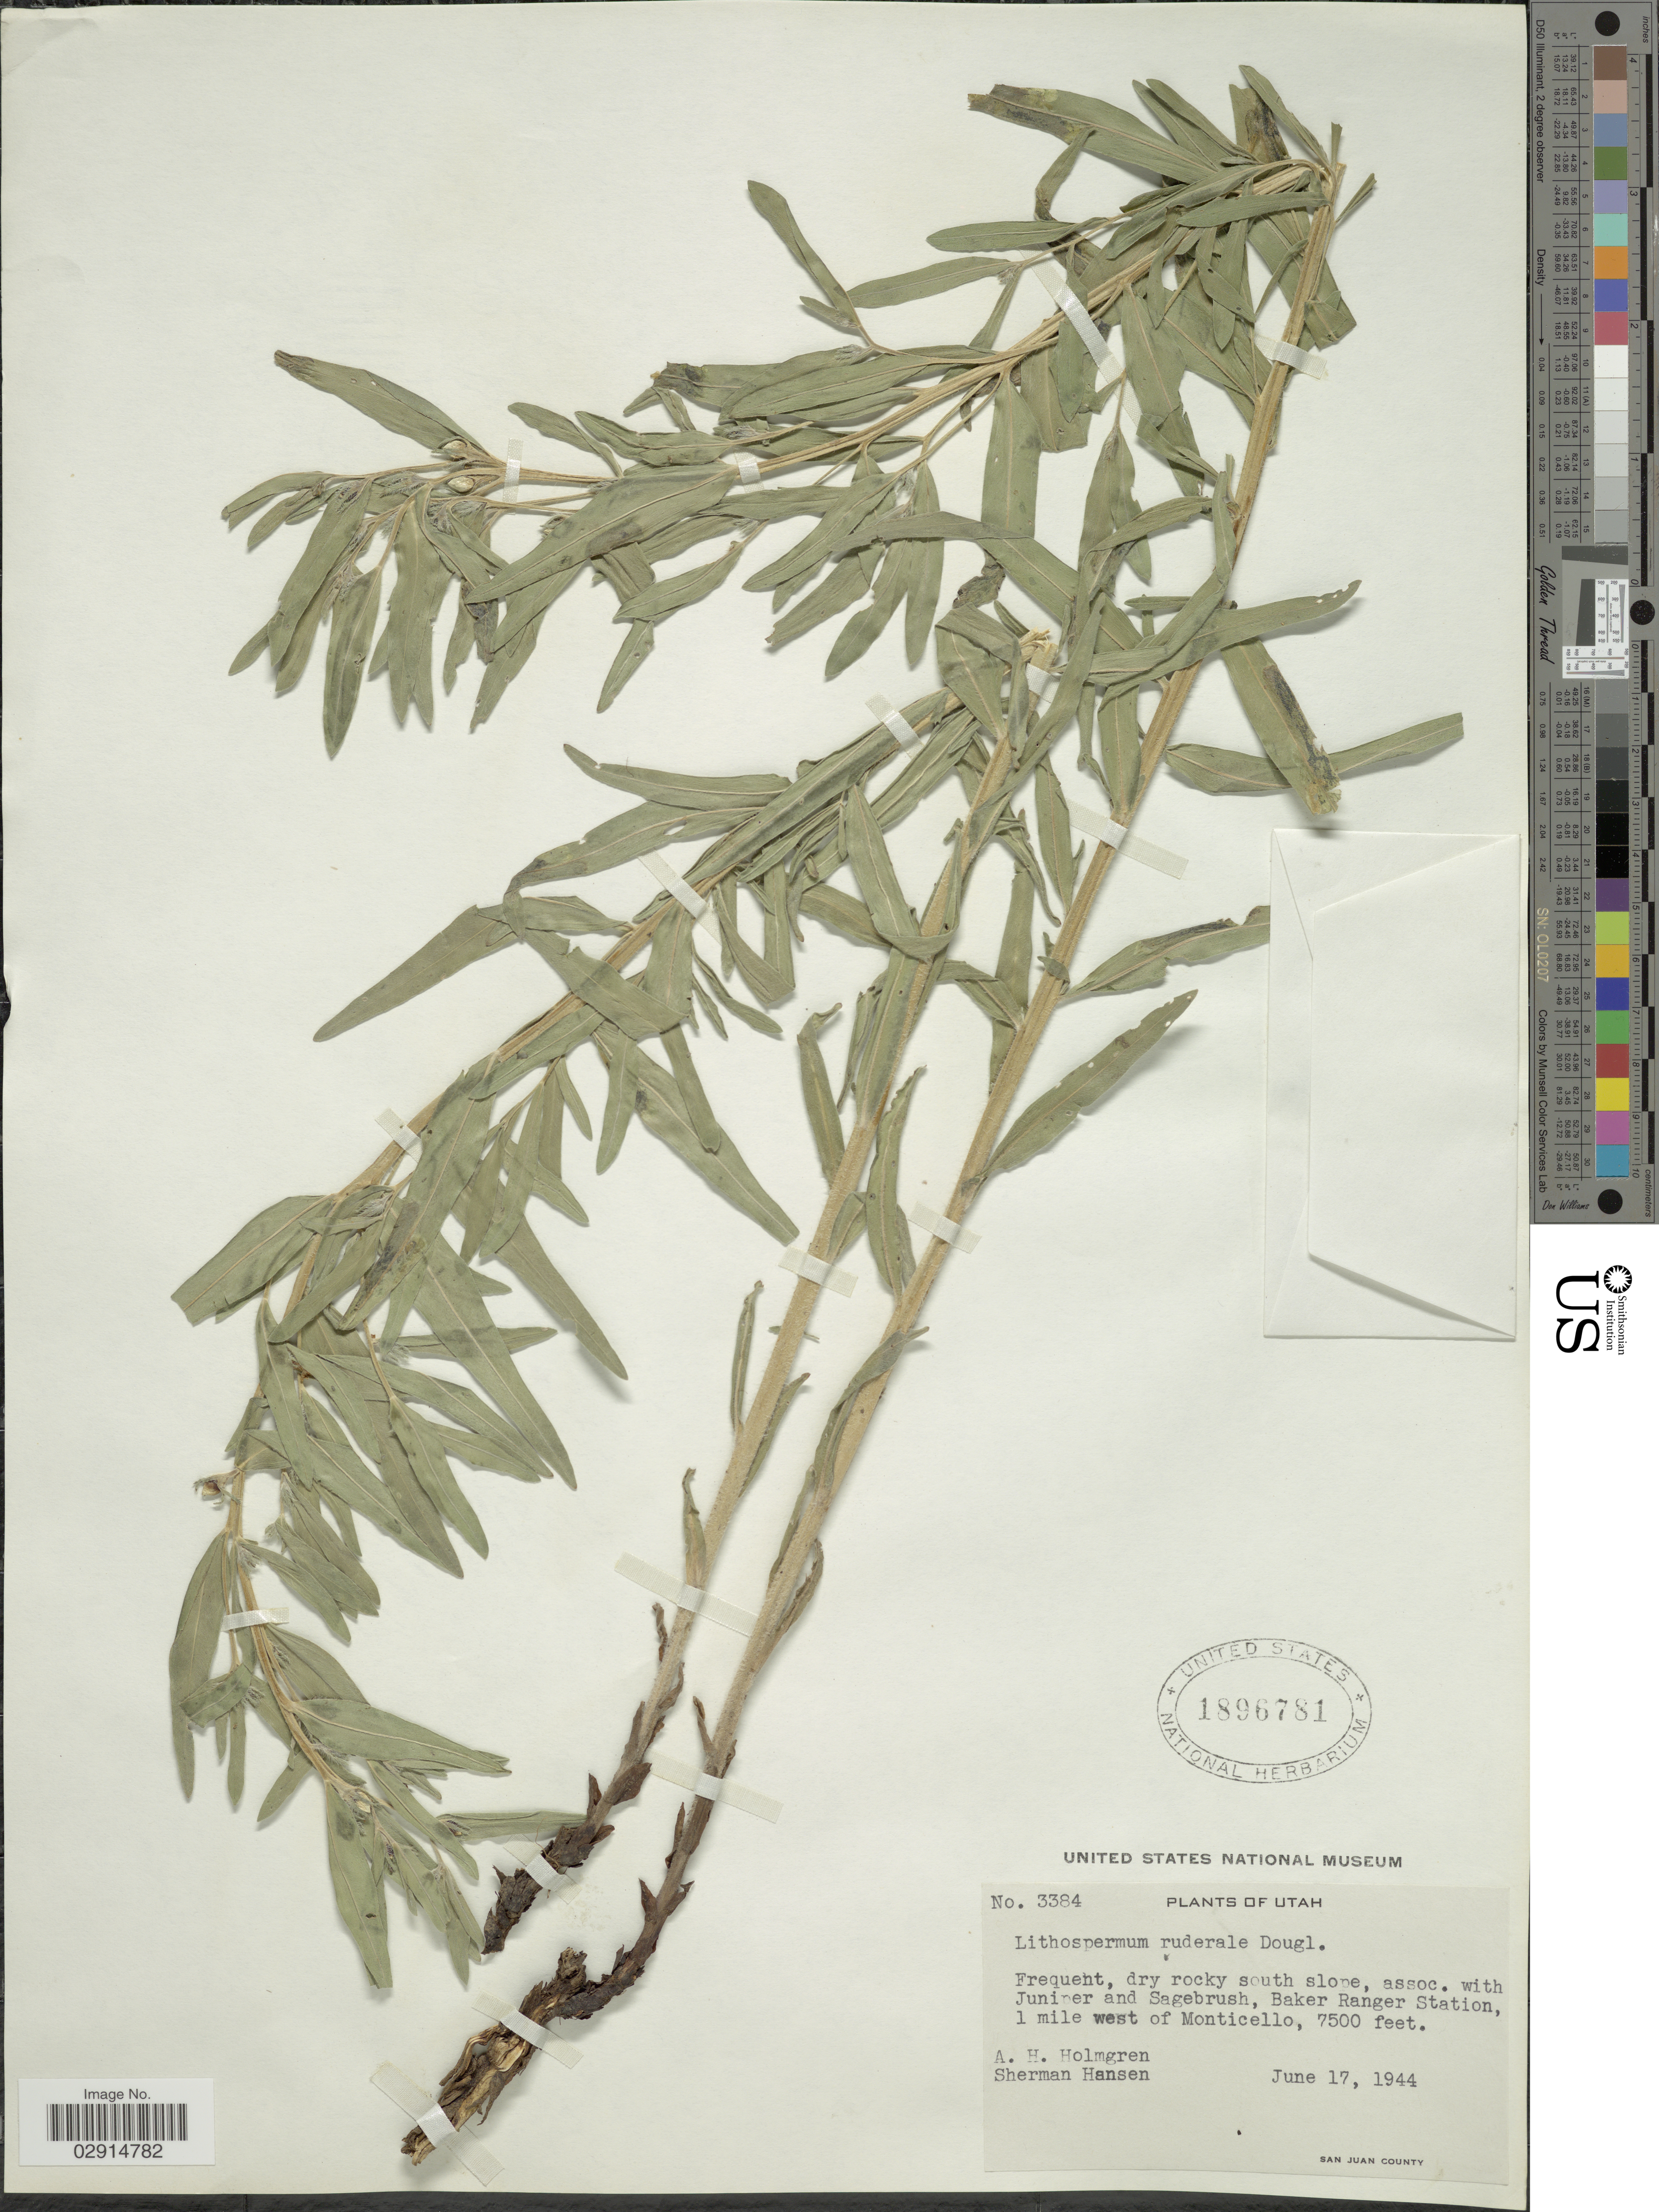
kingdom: Plantae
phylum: Tracheophyta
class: Magnoliopsida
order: Boraginales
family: Boraginaceae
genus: Lithospermum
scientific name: Lithospermum ruderale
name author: Douglas ex Lehm.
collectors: A. H. Holmgren & S. Hansen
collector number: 3384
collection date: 1944-06-17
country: United States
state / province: Utah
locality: Frequent, dry rocky south slope, assoc. with Juniper and Sagebrush, Baker Ranger Station, 1 mile west of Monticello.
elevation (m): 2286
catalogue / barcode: US 1896781